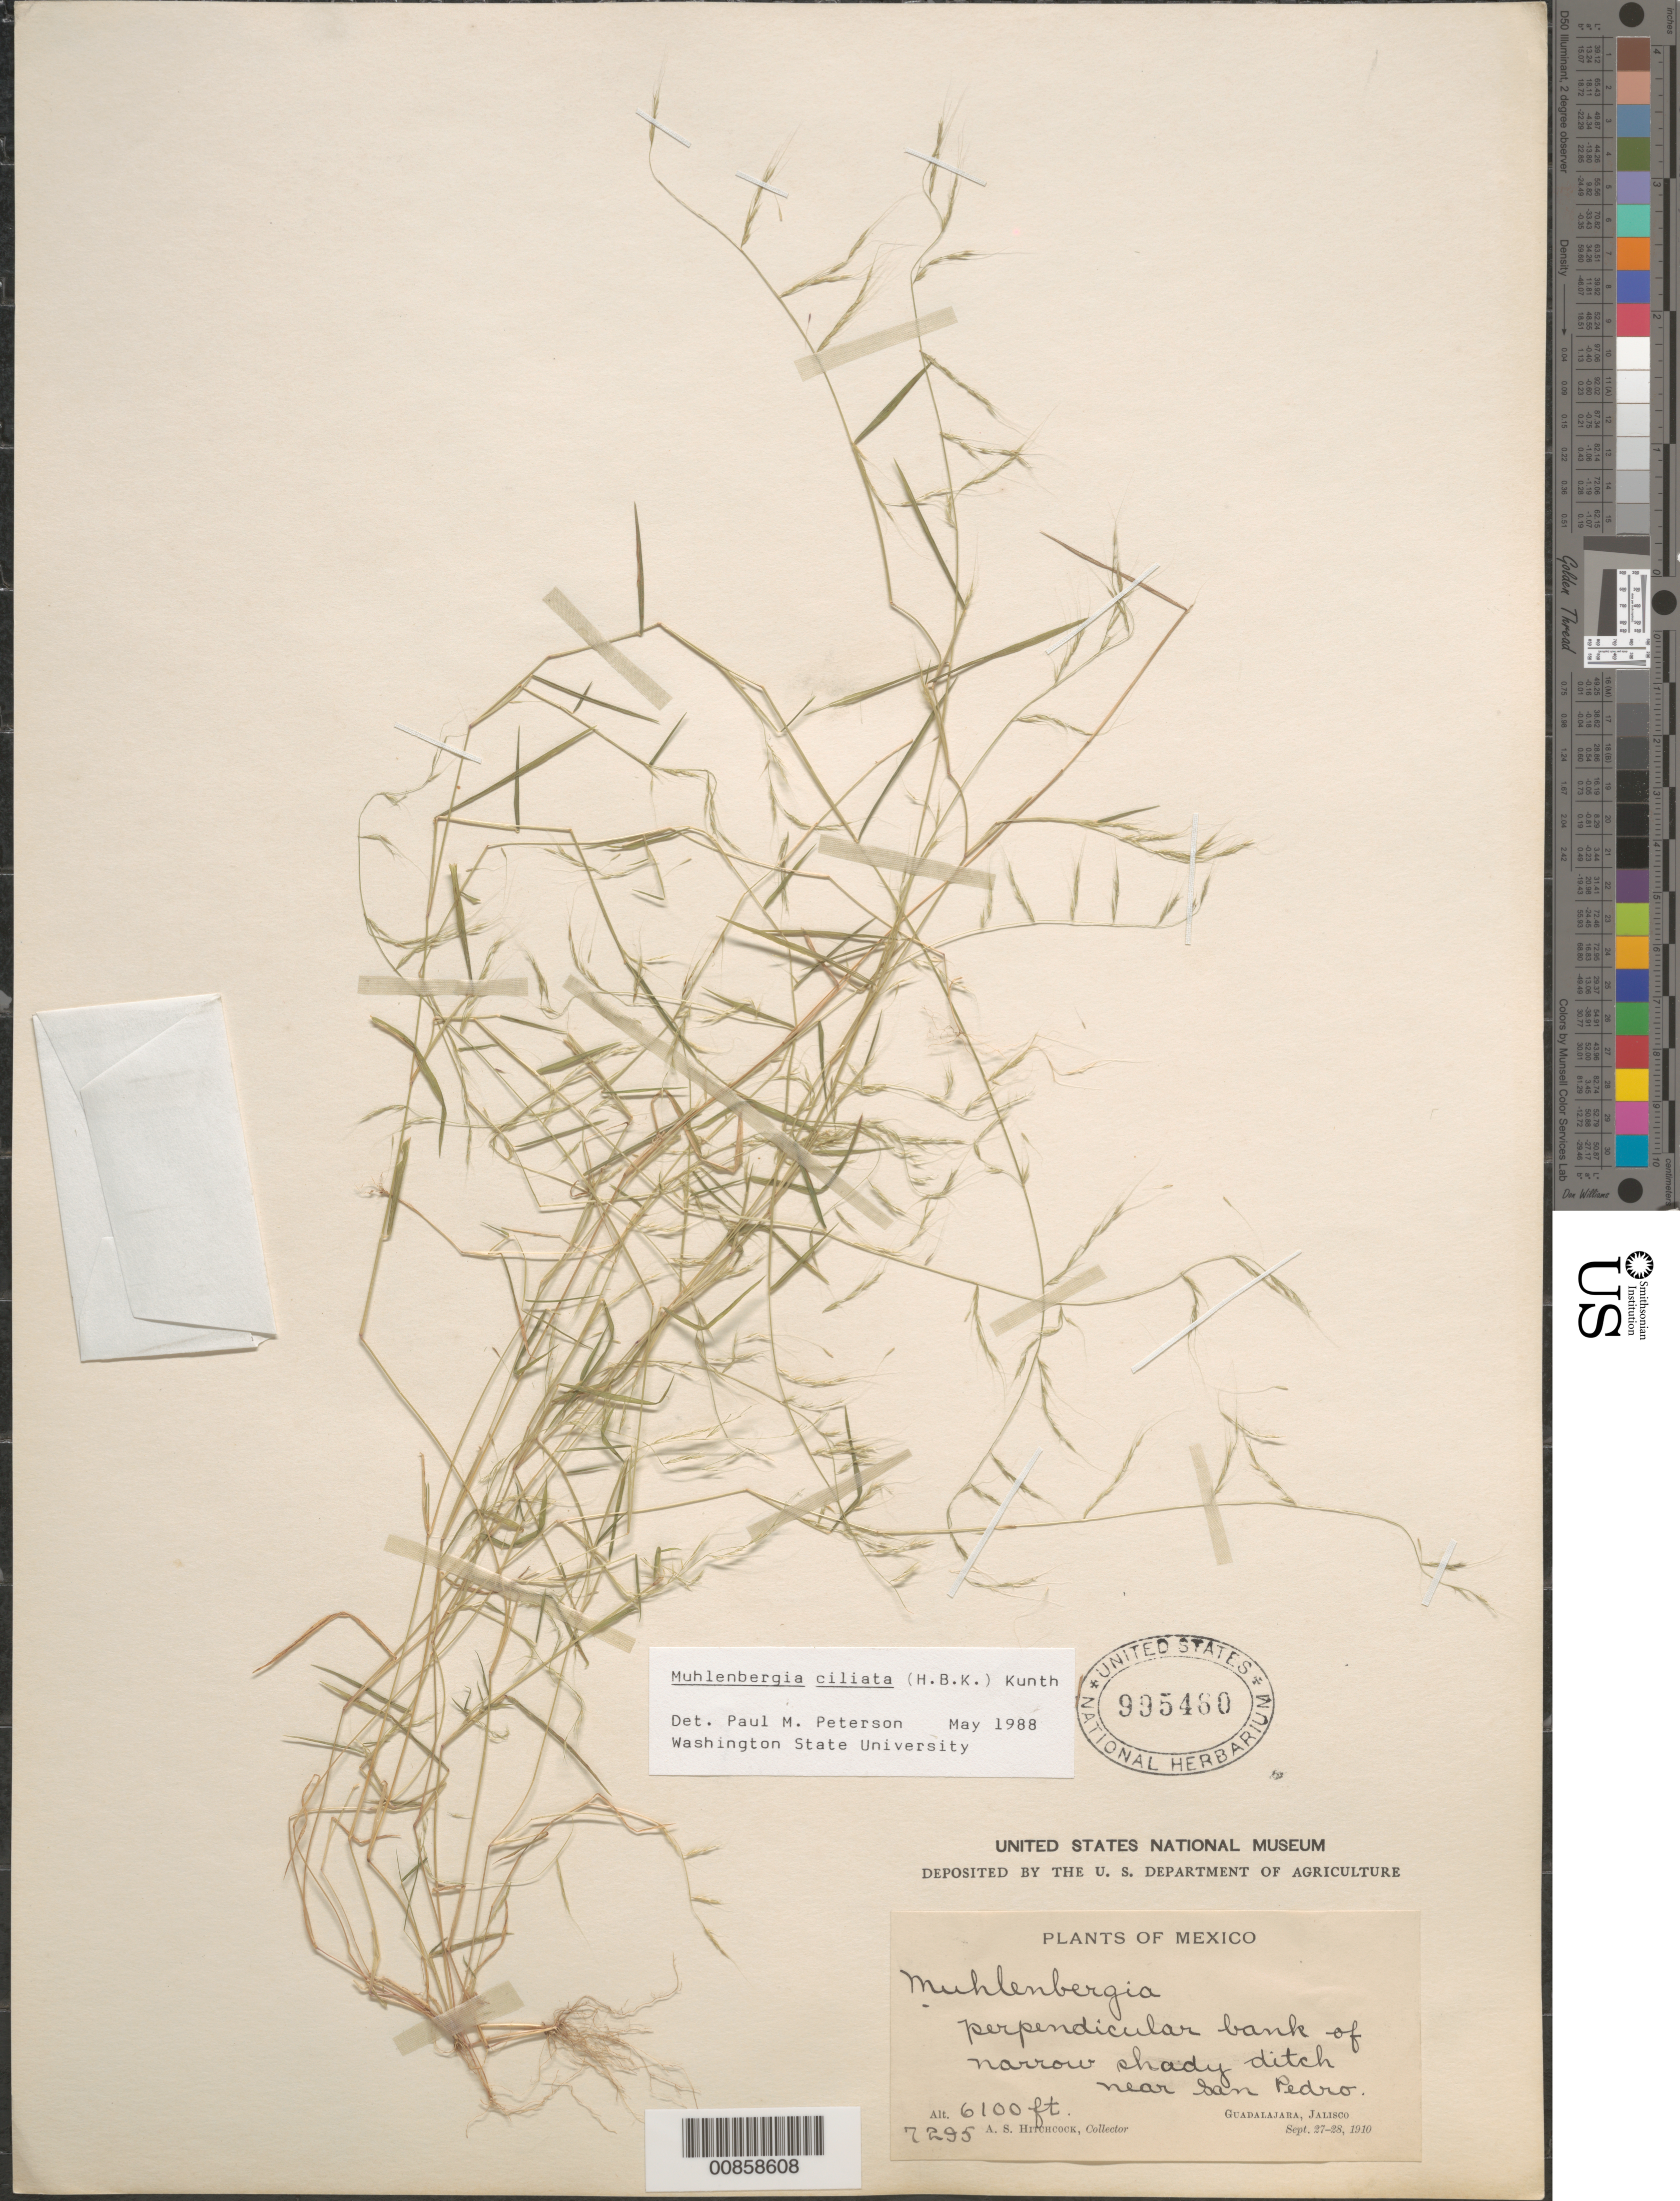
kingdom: Plantae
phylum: Tracheophyta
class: Liliopsida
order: Poales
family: Poaceae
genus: Muhlenbergia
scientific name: Muhlenbergia ciliata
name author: (Kunth) Trin.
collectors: A. S. Hitchcock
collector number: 7295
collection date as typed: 27 Sep 1910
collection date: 1910-09-27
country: Mexico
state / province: Jalisco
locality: Near San Pedro, Guadalajara, Jal.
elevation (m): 1859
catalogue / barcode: US 995460